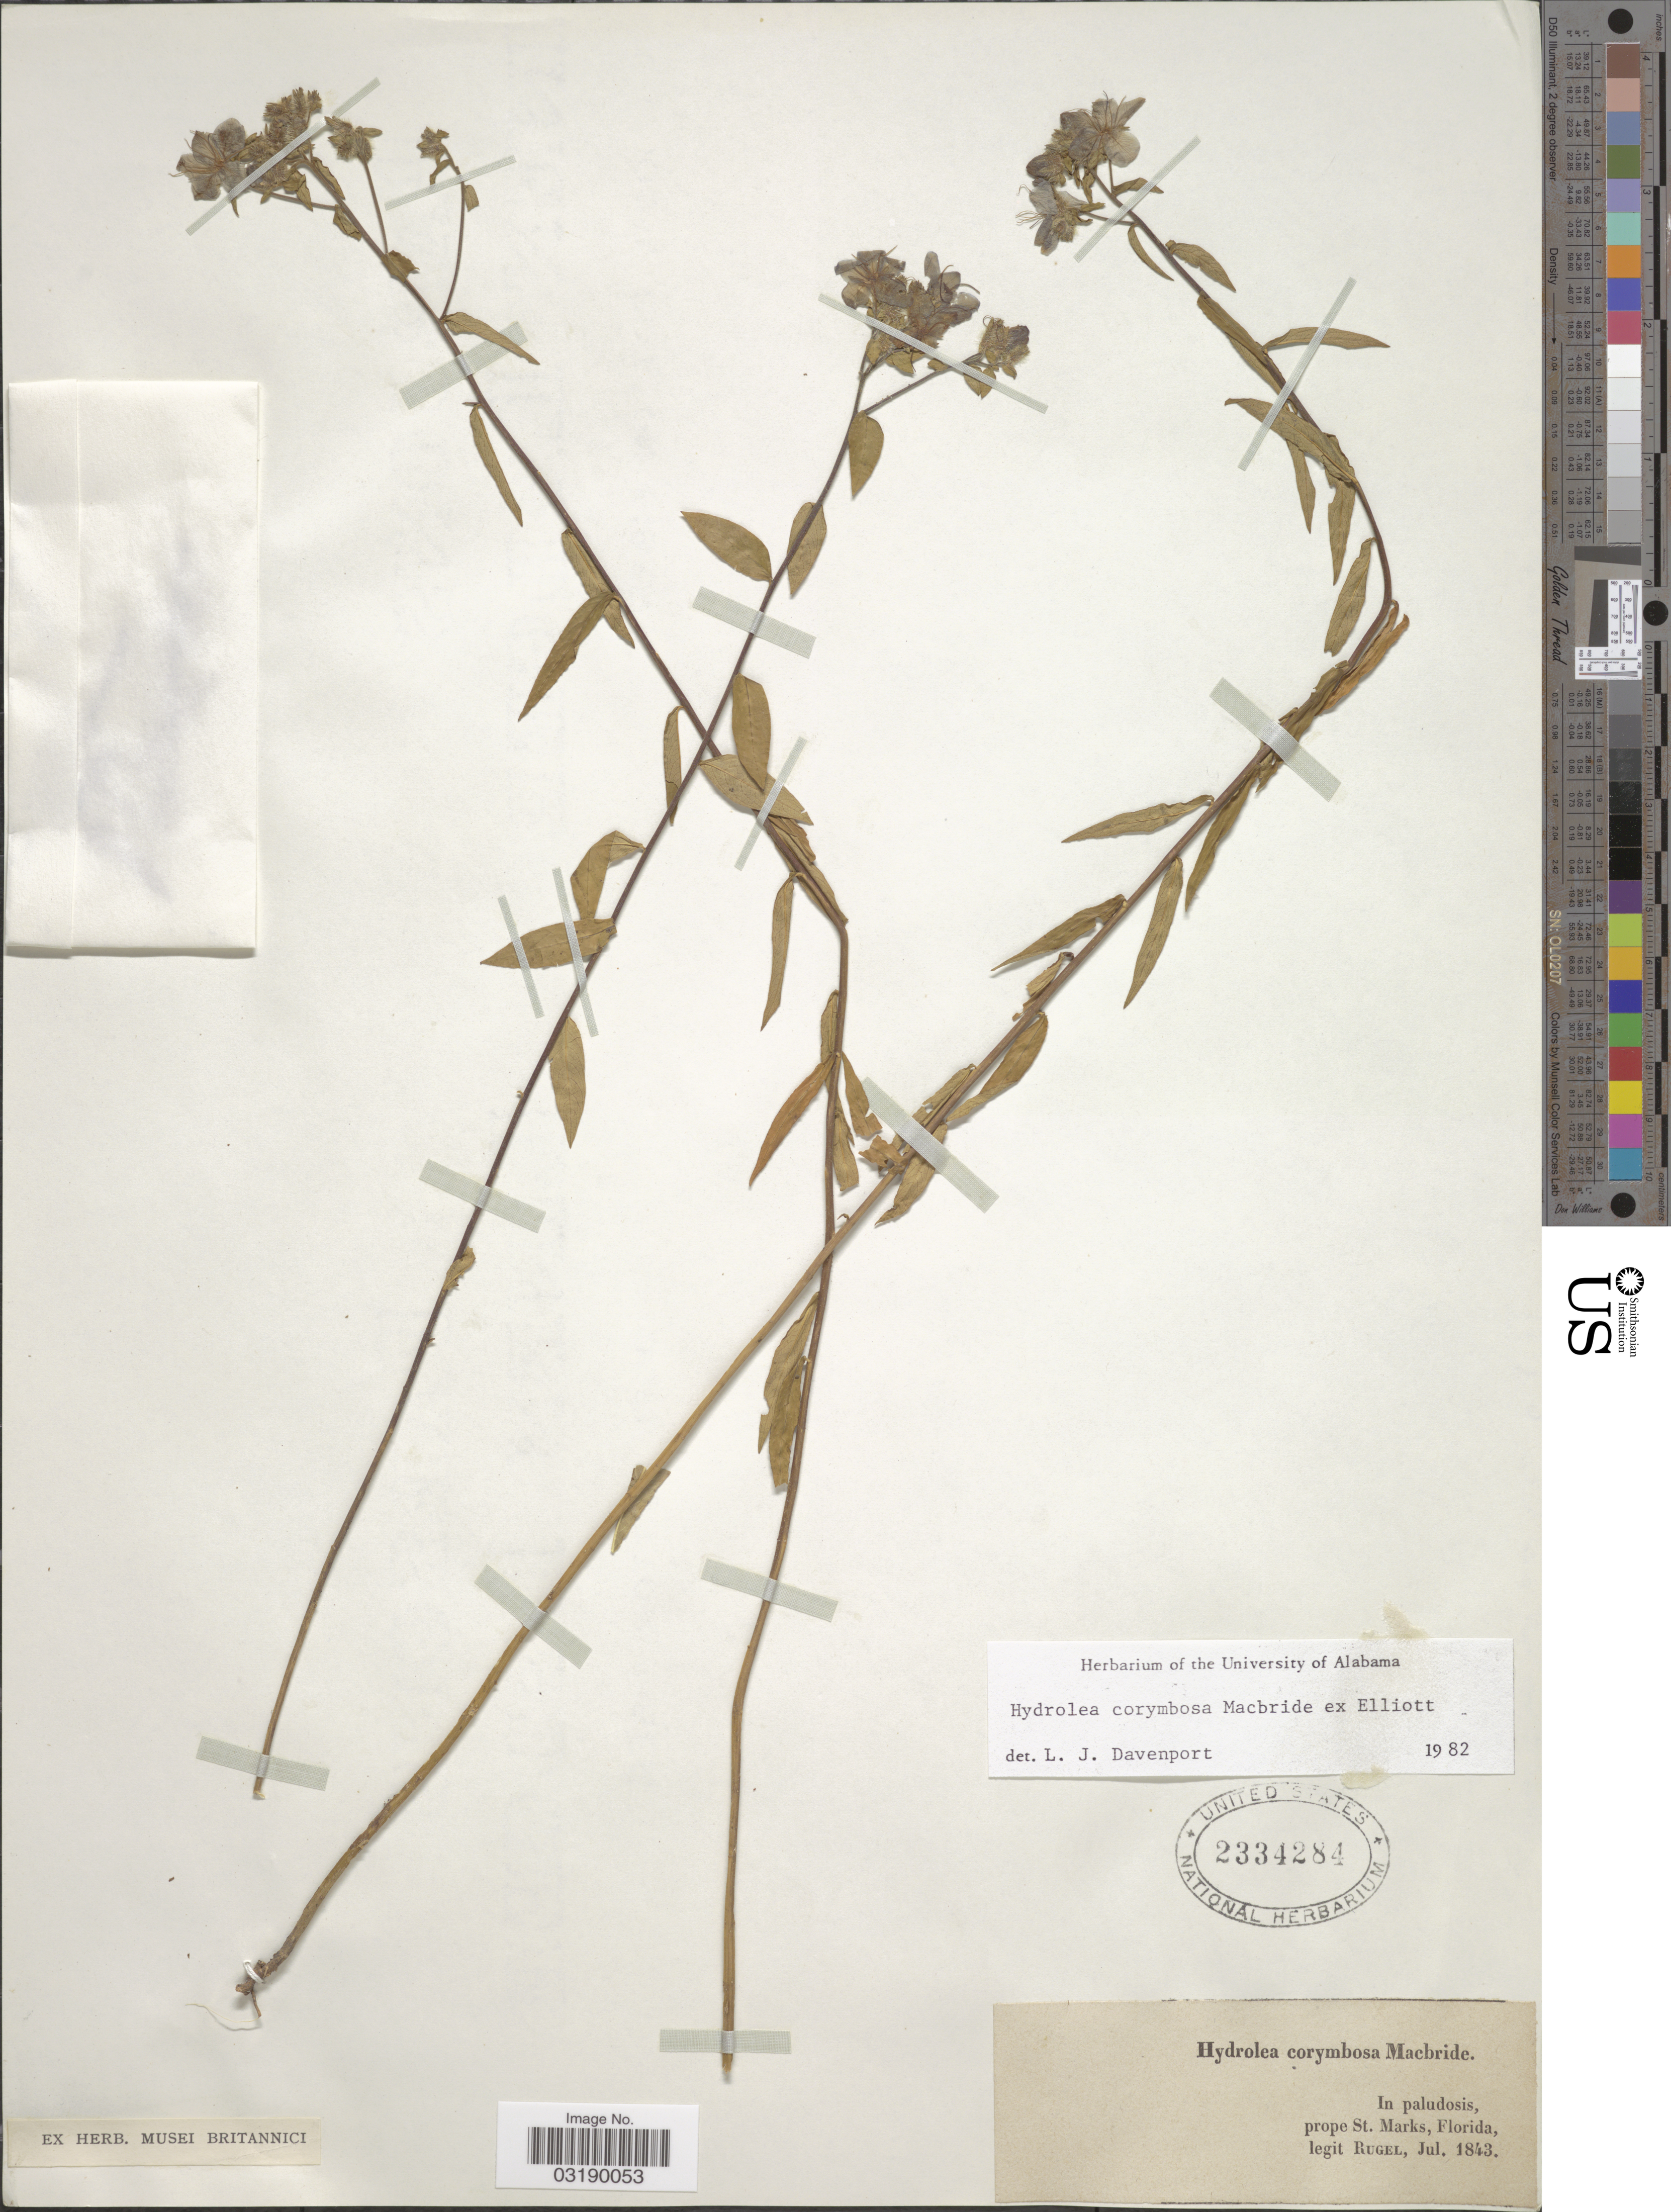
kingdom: Plantae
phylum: Tracheophyta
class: Magnoliopsida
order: Solanales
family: Hydroleaceae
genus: Hydrolea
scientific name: Hydrolea corymbosa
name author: J. Macbr. ex Elliott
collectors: Rugel, --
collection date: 1843-07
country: United States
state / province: Florida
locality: In paludosis, prope St. Marks.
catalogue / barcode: US 2334284